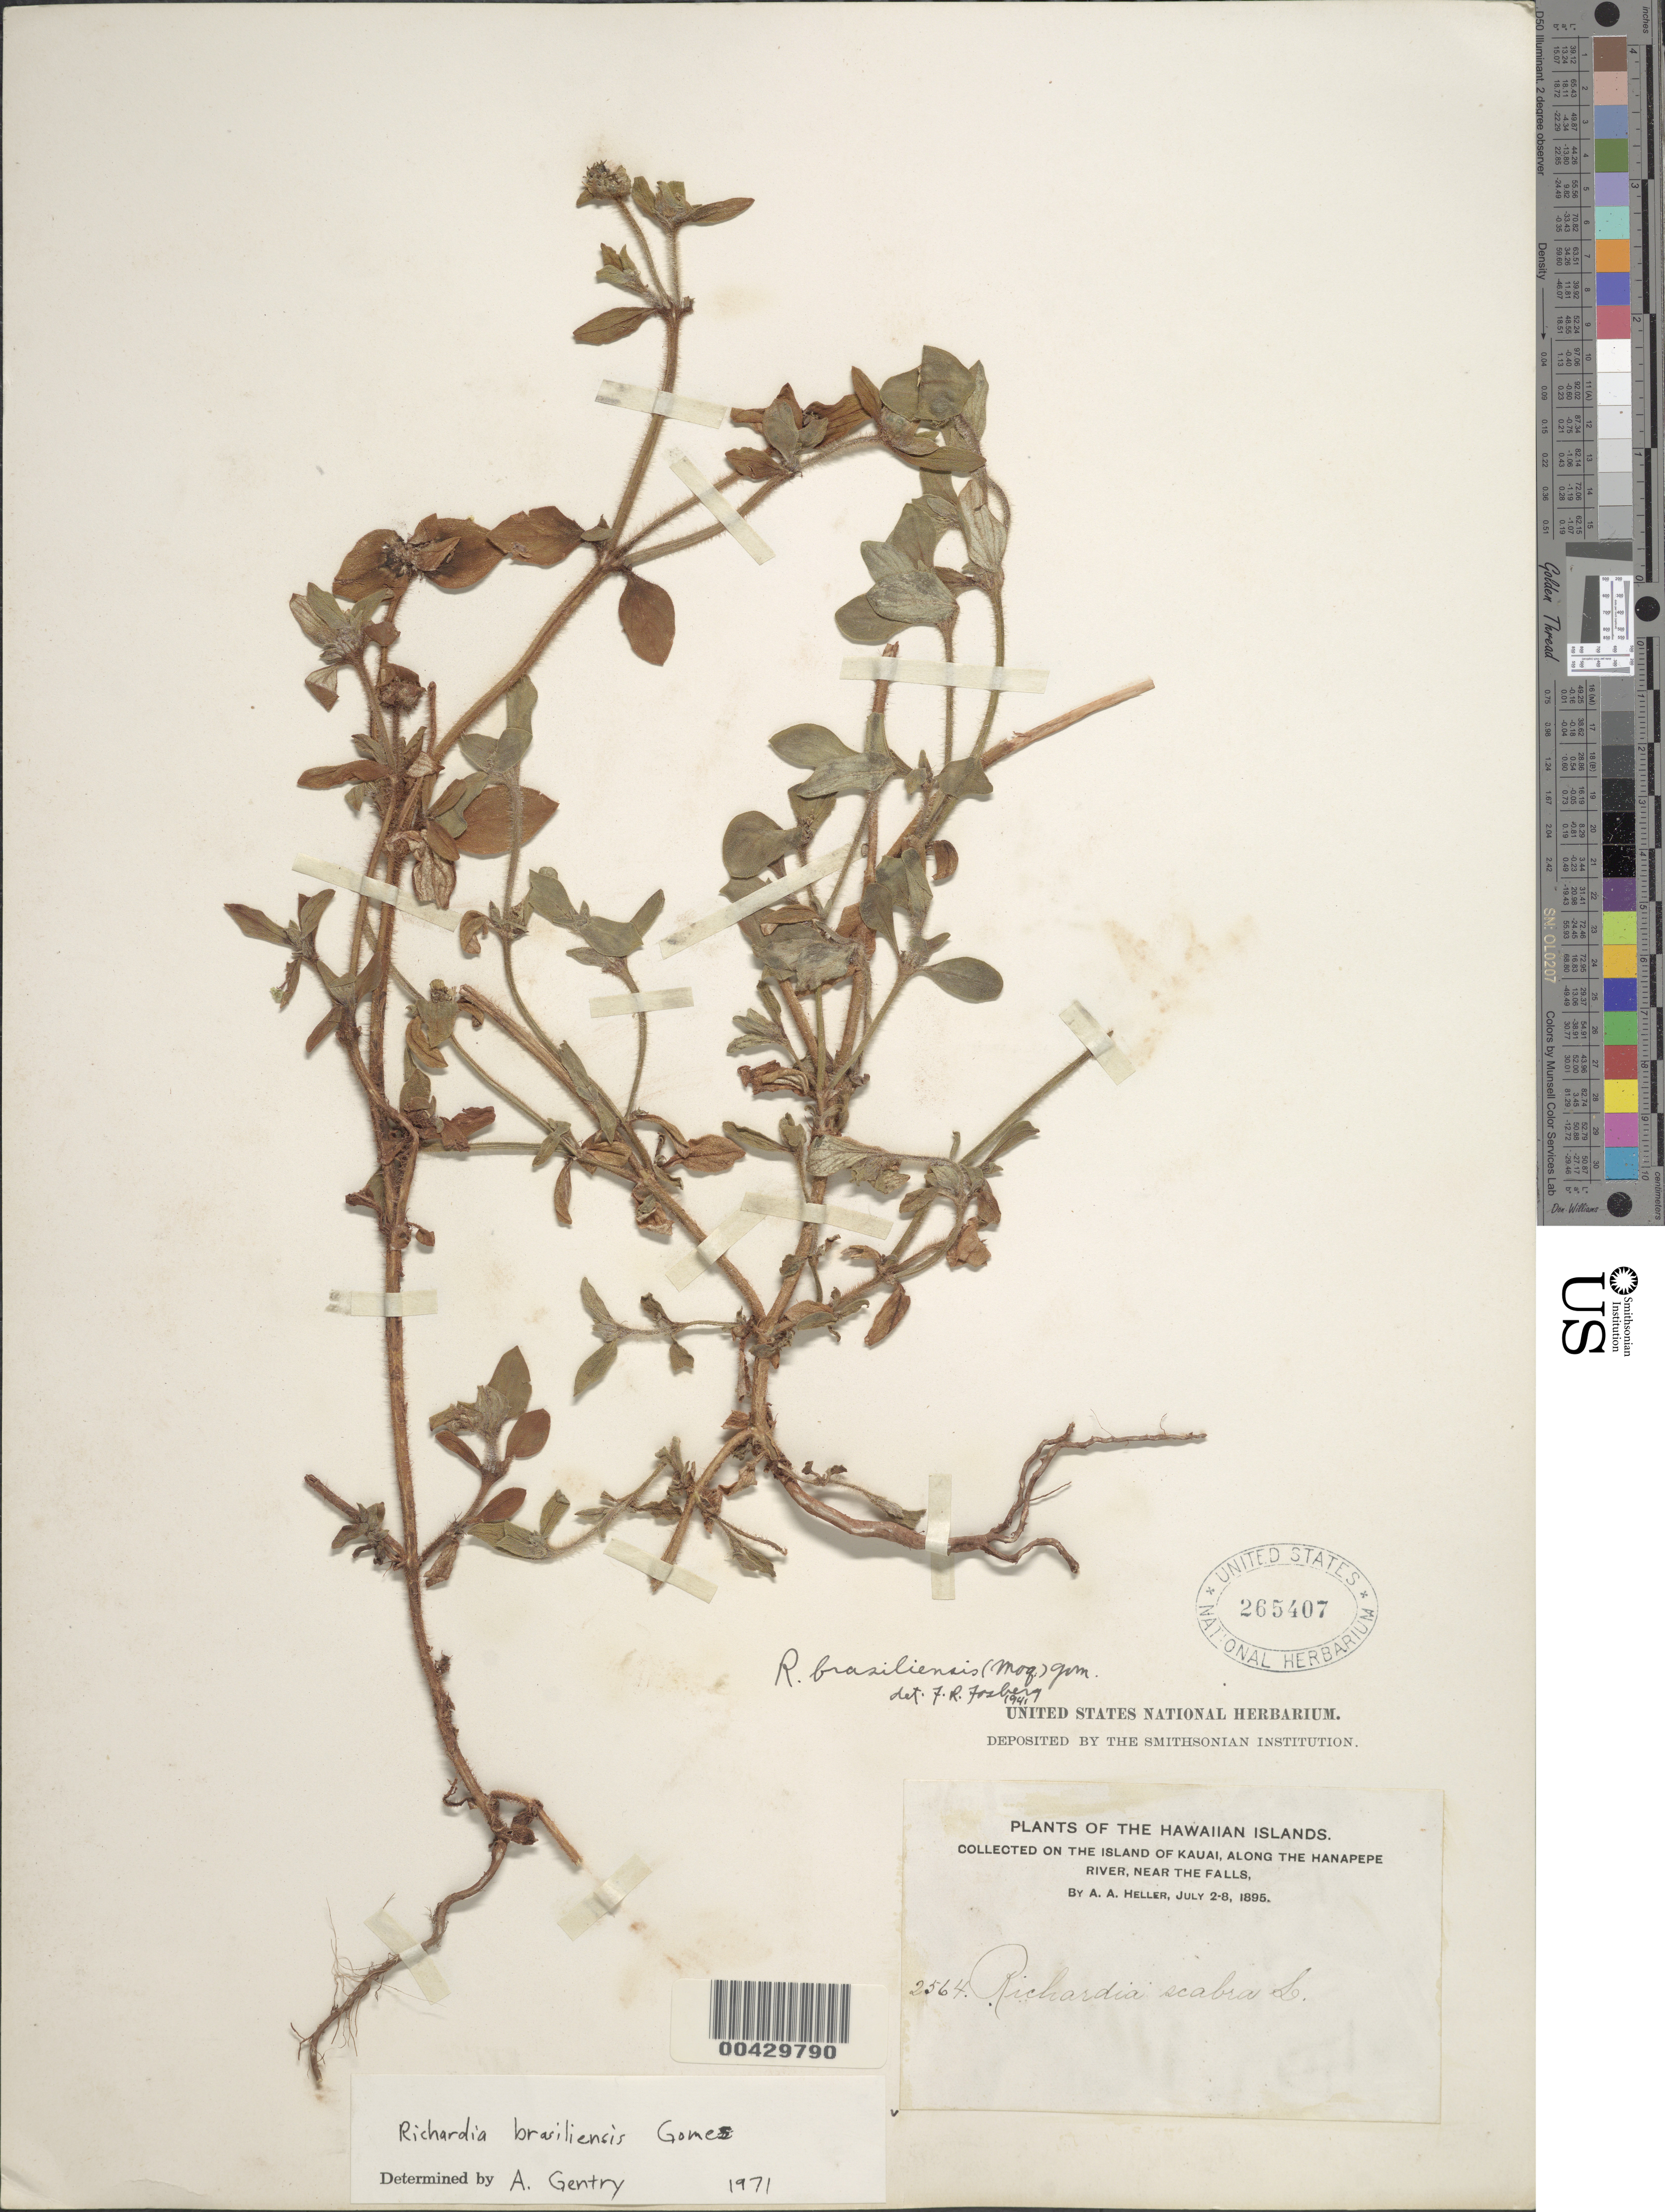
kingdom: Plantae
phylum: Tracheophyta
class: Magnoliopsida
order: Gentianales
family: Rubiaceae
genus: Richardia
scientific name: Richardia brasiliensis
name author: Gomes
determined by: Gentry, A. H.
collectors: A. A. Heller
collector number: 2564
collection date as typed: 2 Jul 1895 to 8 Jul 1895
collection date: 1895-07-02/1895-07-08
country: United States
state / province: Hawaii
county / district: Kauai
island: Kaua'i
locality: Along the Hanapepe River, near the falls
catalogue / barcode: US 265407